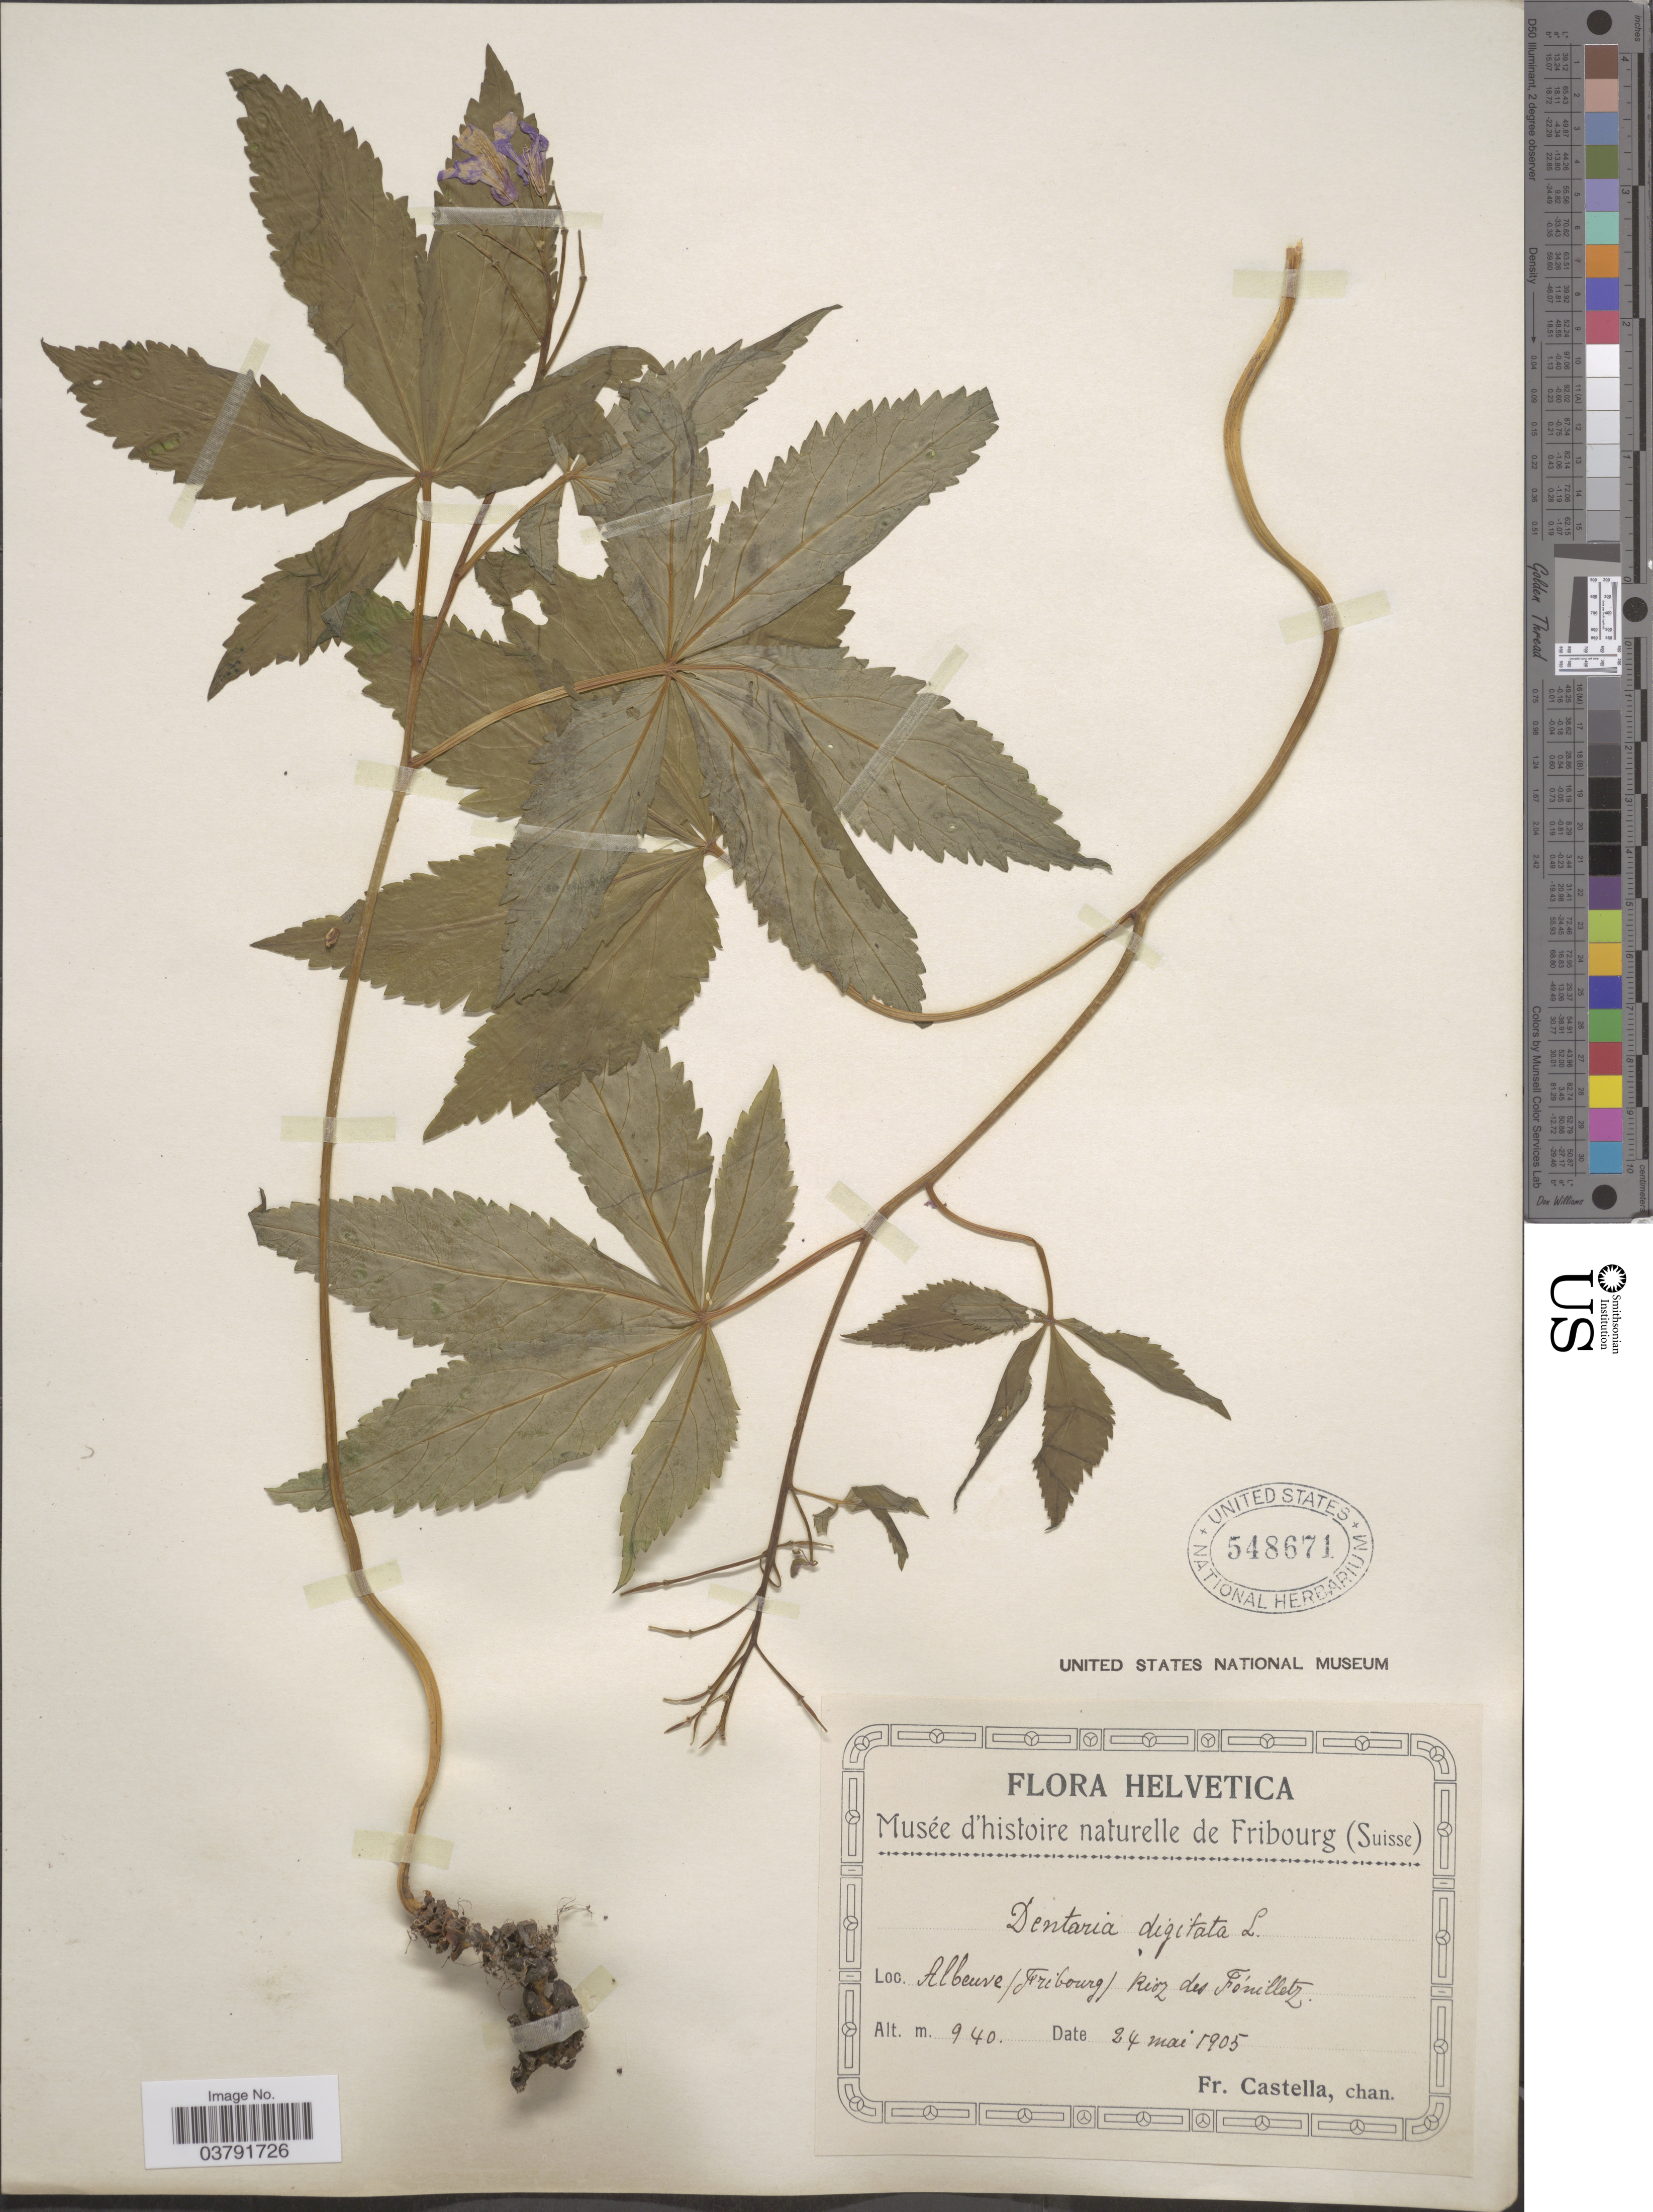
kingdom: Plantae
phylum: Tracheophyta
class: Magnoliopsida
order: Brassicales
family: Brassicaceae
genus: Dentaria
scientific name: Dentaria digitata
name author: Lam.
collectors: Fr. Castella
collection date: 1905-05-24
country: Switzerland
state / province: Fribourg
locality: Helvetica. Albeuve (Fribourg) Rioz des Fouilletz.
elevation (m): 940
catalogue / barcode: US 548671